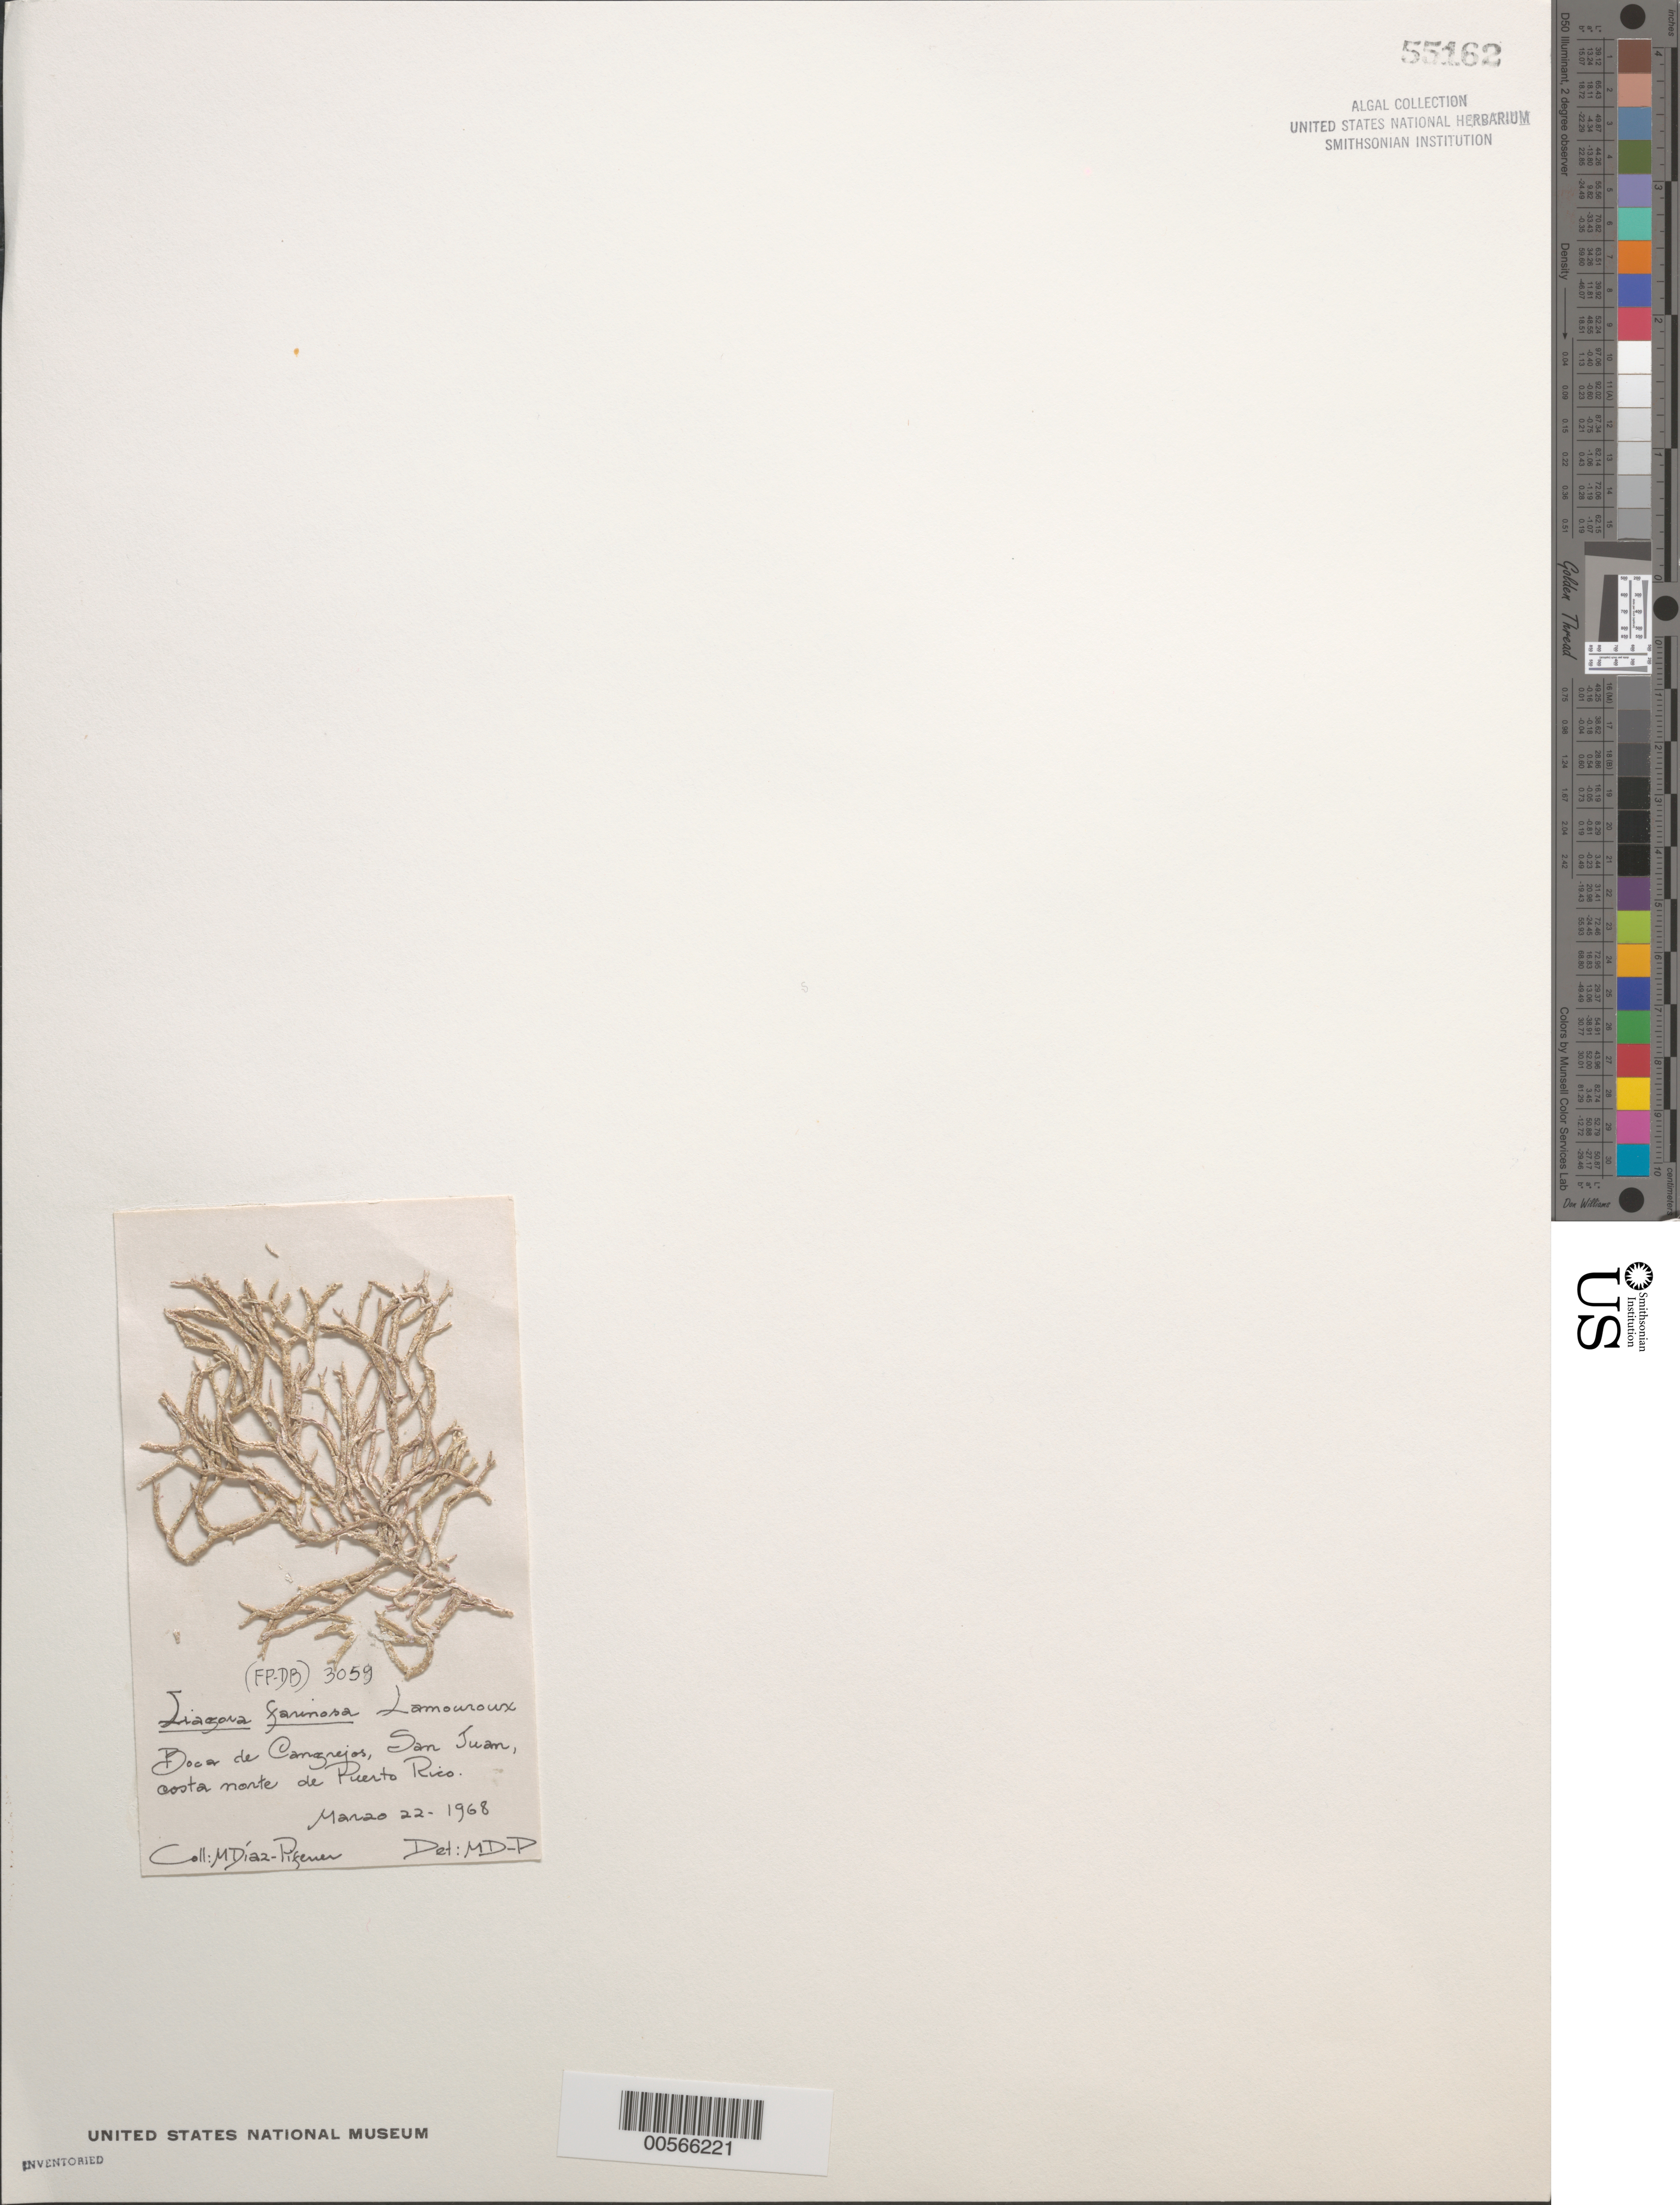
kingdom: Plantae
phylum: Rhodophyta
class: Florideophyceae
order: Nemaliales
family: Liagoraceae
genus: Liagora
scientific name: Liagora farinosa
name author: J.V.Lamouroux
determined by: Diaz-Piferrer, M.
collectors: M. Diaz-Piferrer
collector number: (fp-db) 3059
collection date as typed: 22 Mar 1968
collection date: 1968-03-22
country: Puerto Rico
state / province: San Juan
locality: Boca de cangrejos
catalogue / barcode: US 55162